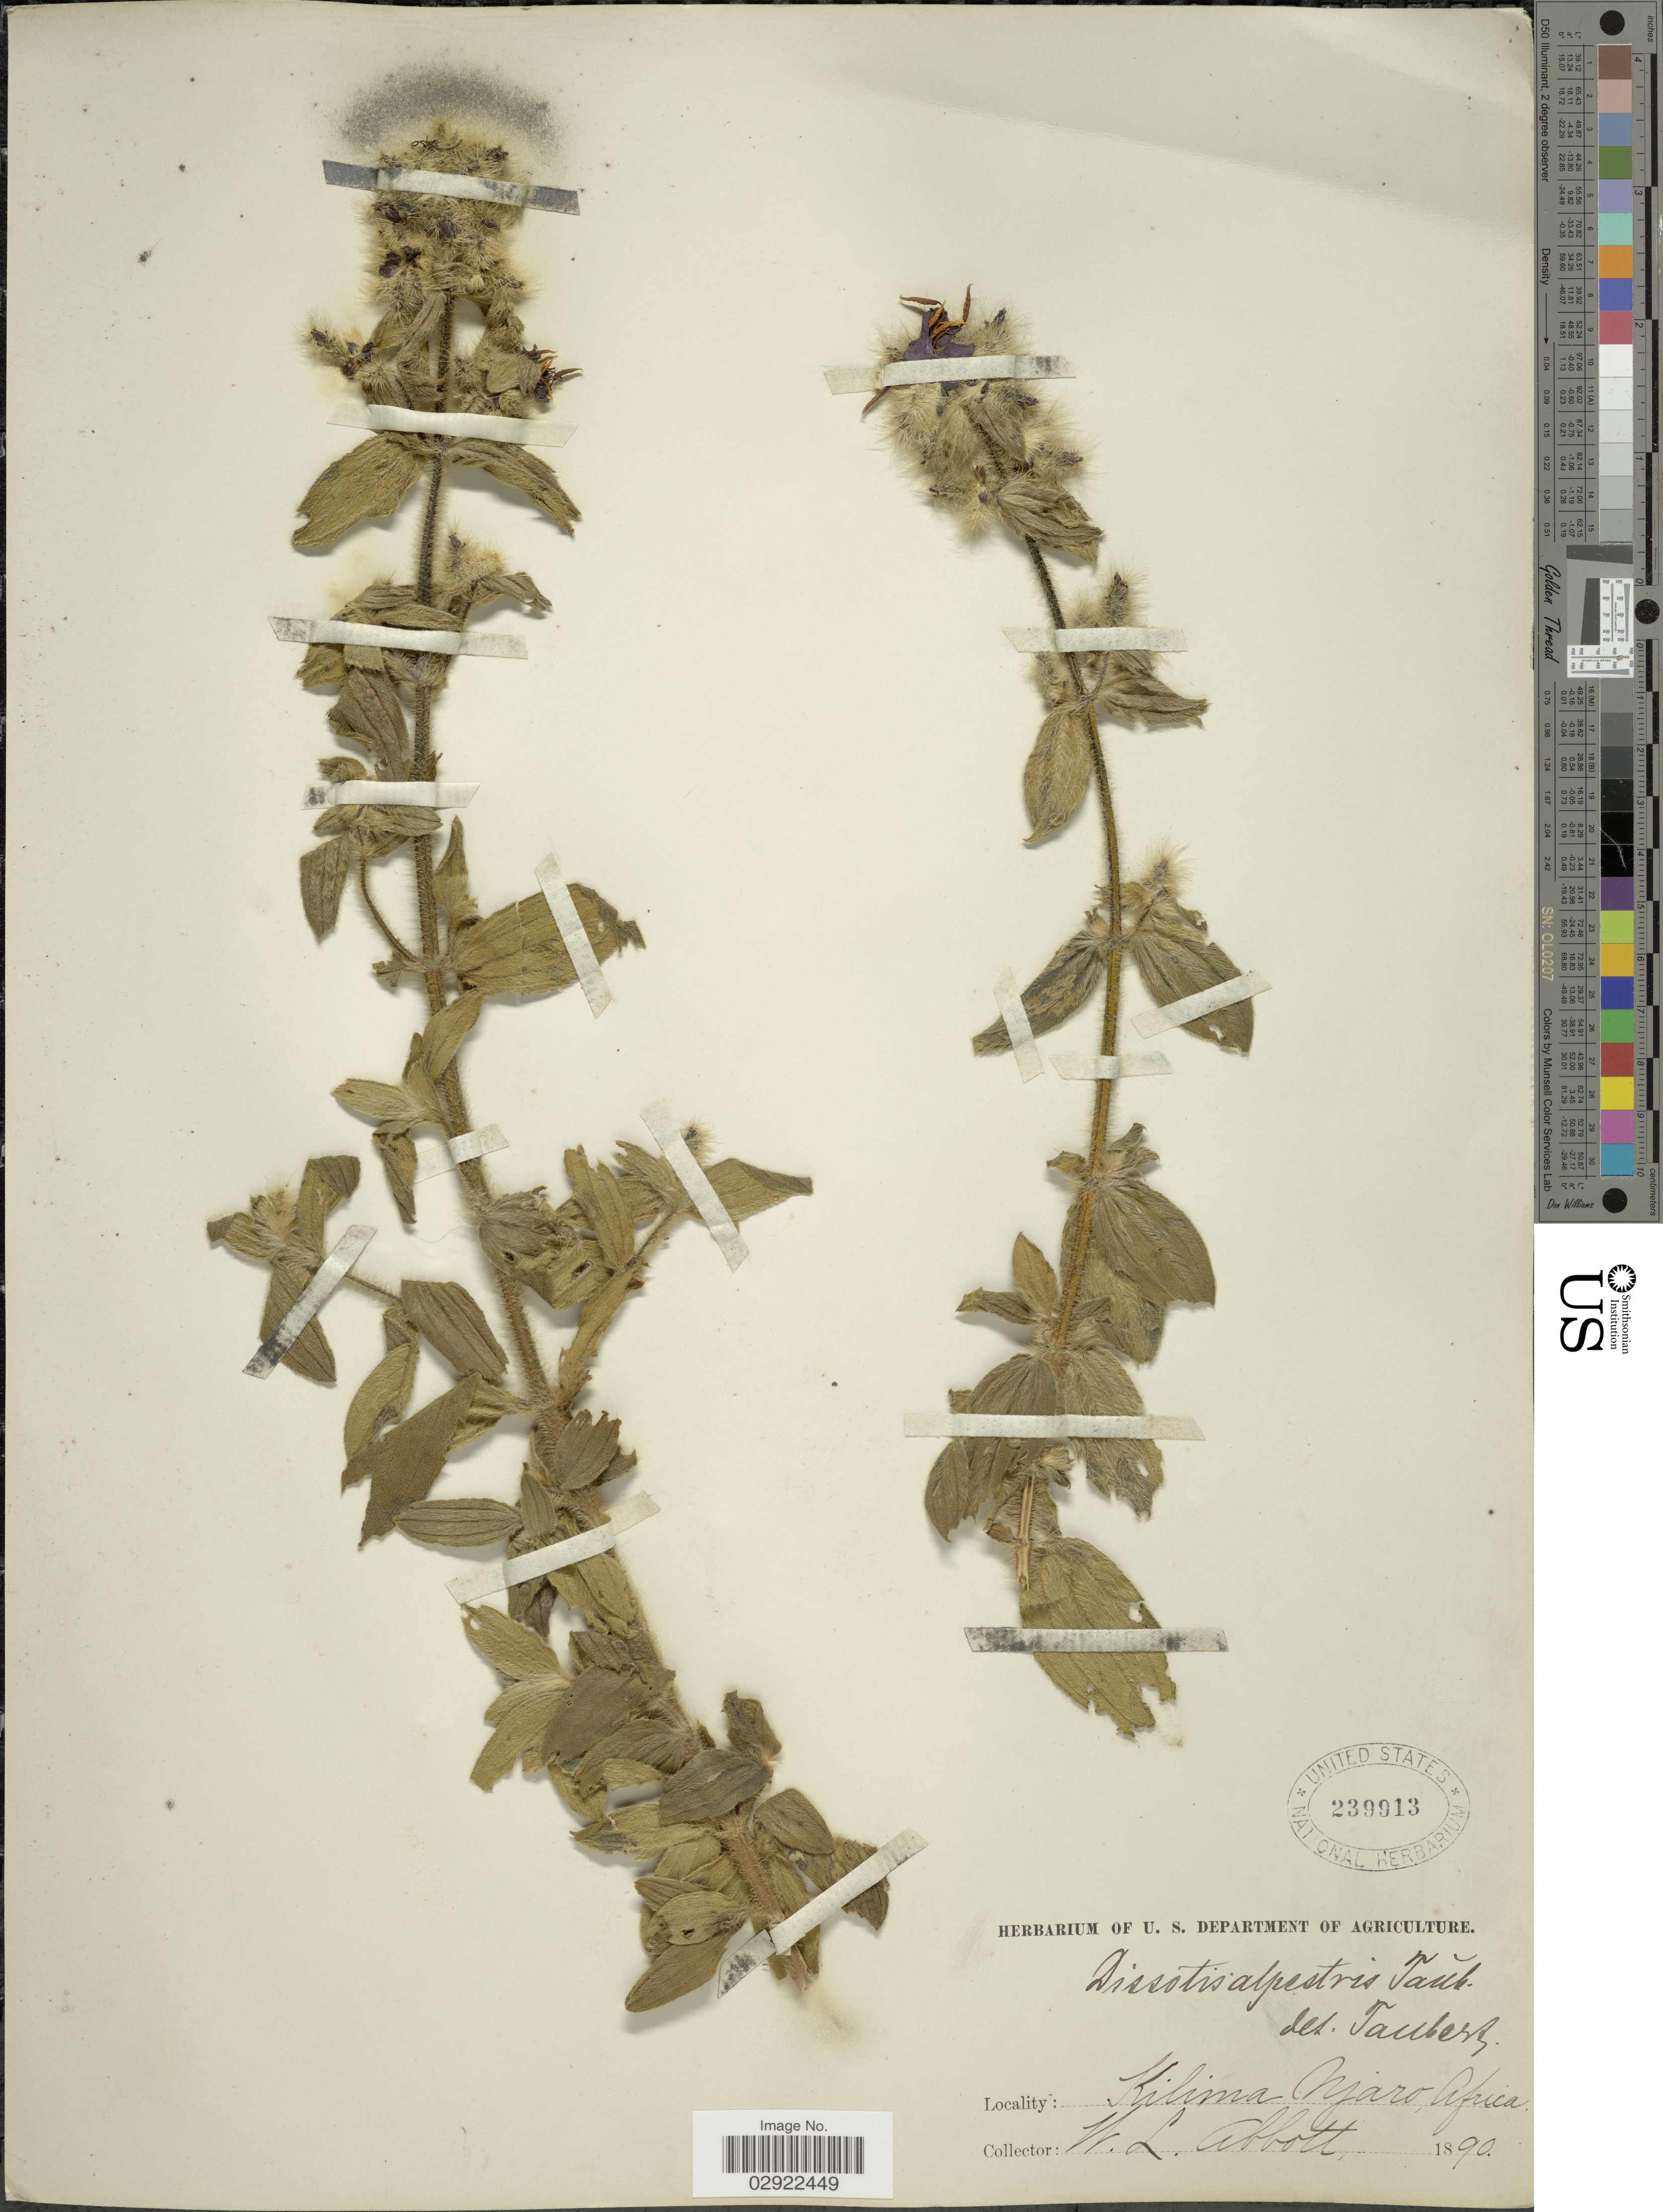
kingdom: Plantae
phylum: Tracheophyta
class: Magnoliopsida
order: Myrtales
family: Melastomataceae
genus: Nerophila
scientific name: Nerophila senegambiensis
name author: (Guill. & Perr.) Ver.-Lib. & R.D. Stone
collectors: W. L. Abbott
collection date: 1890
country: Tanzania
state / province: Kilimanjaro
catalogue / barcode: US 239913